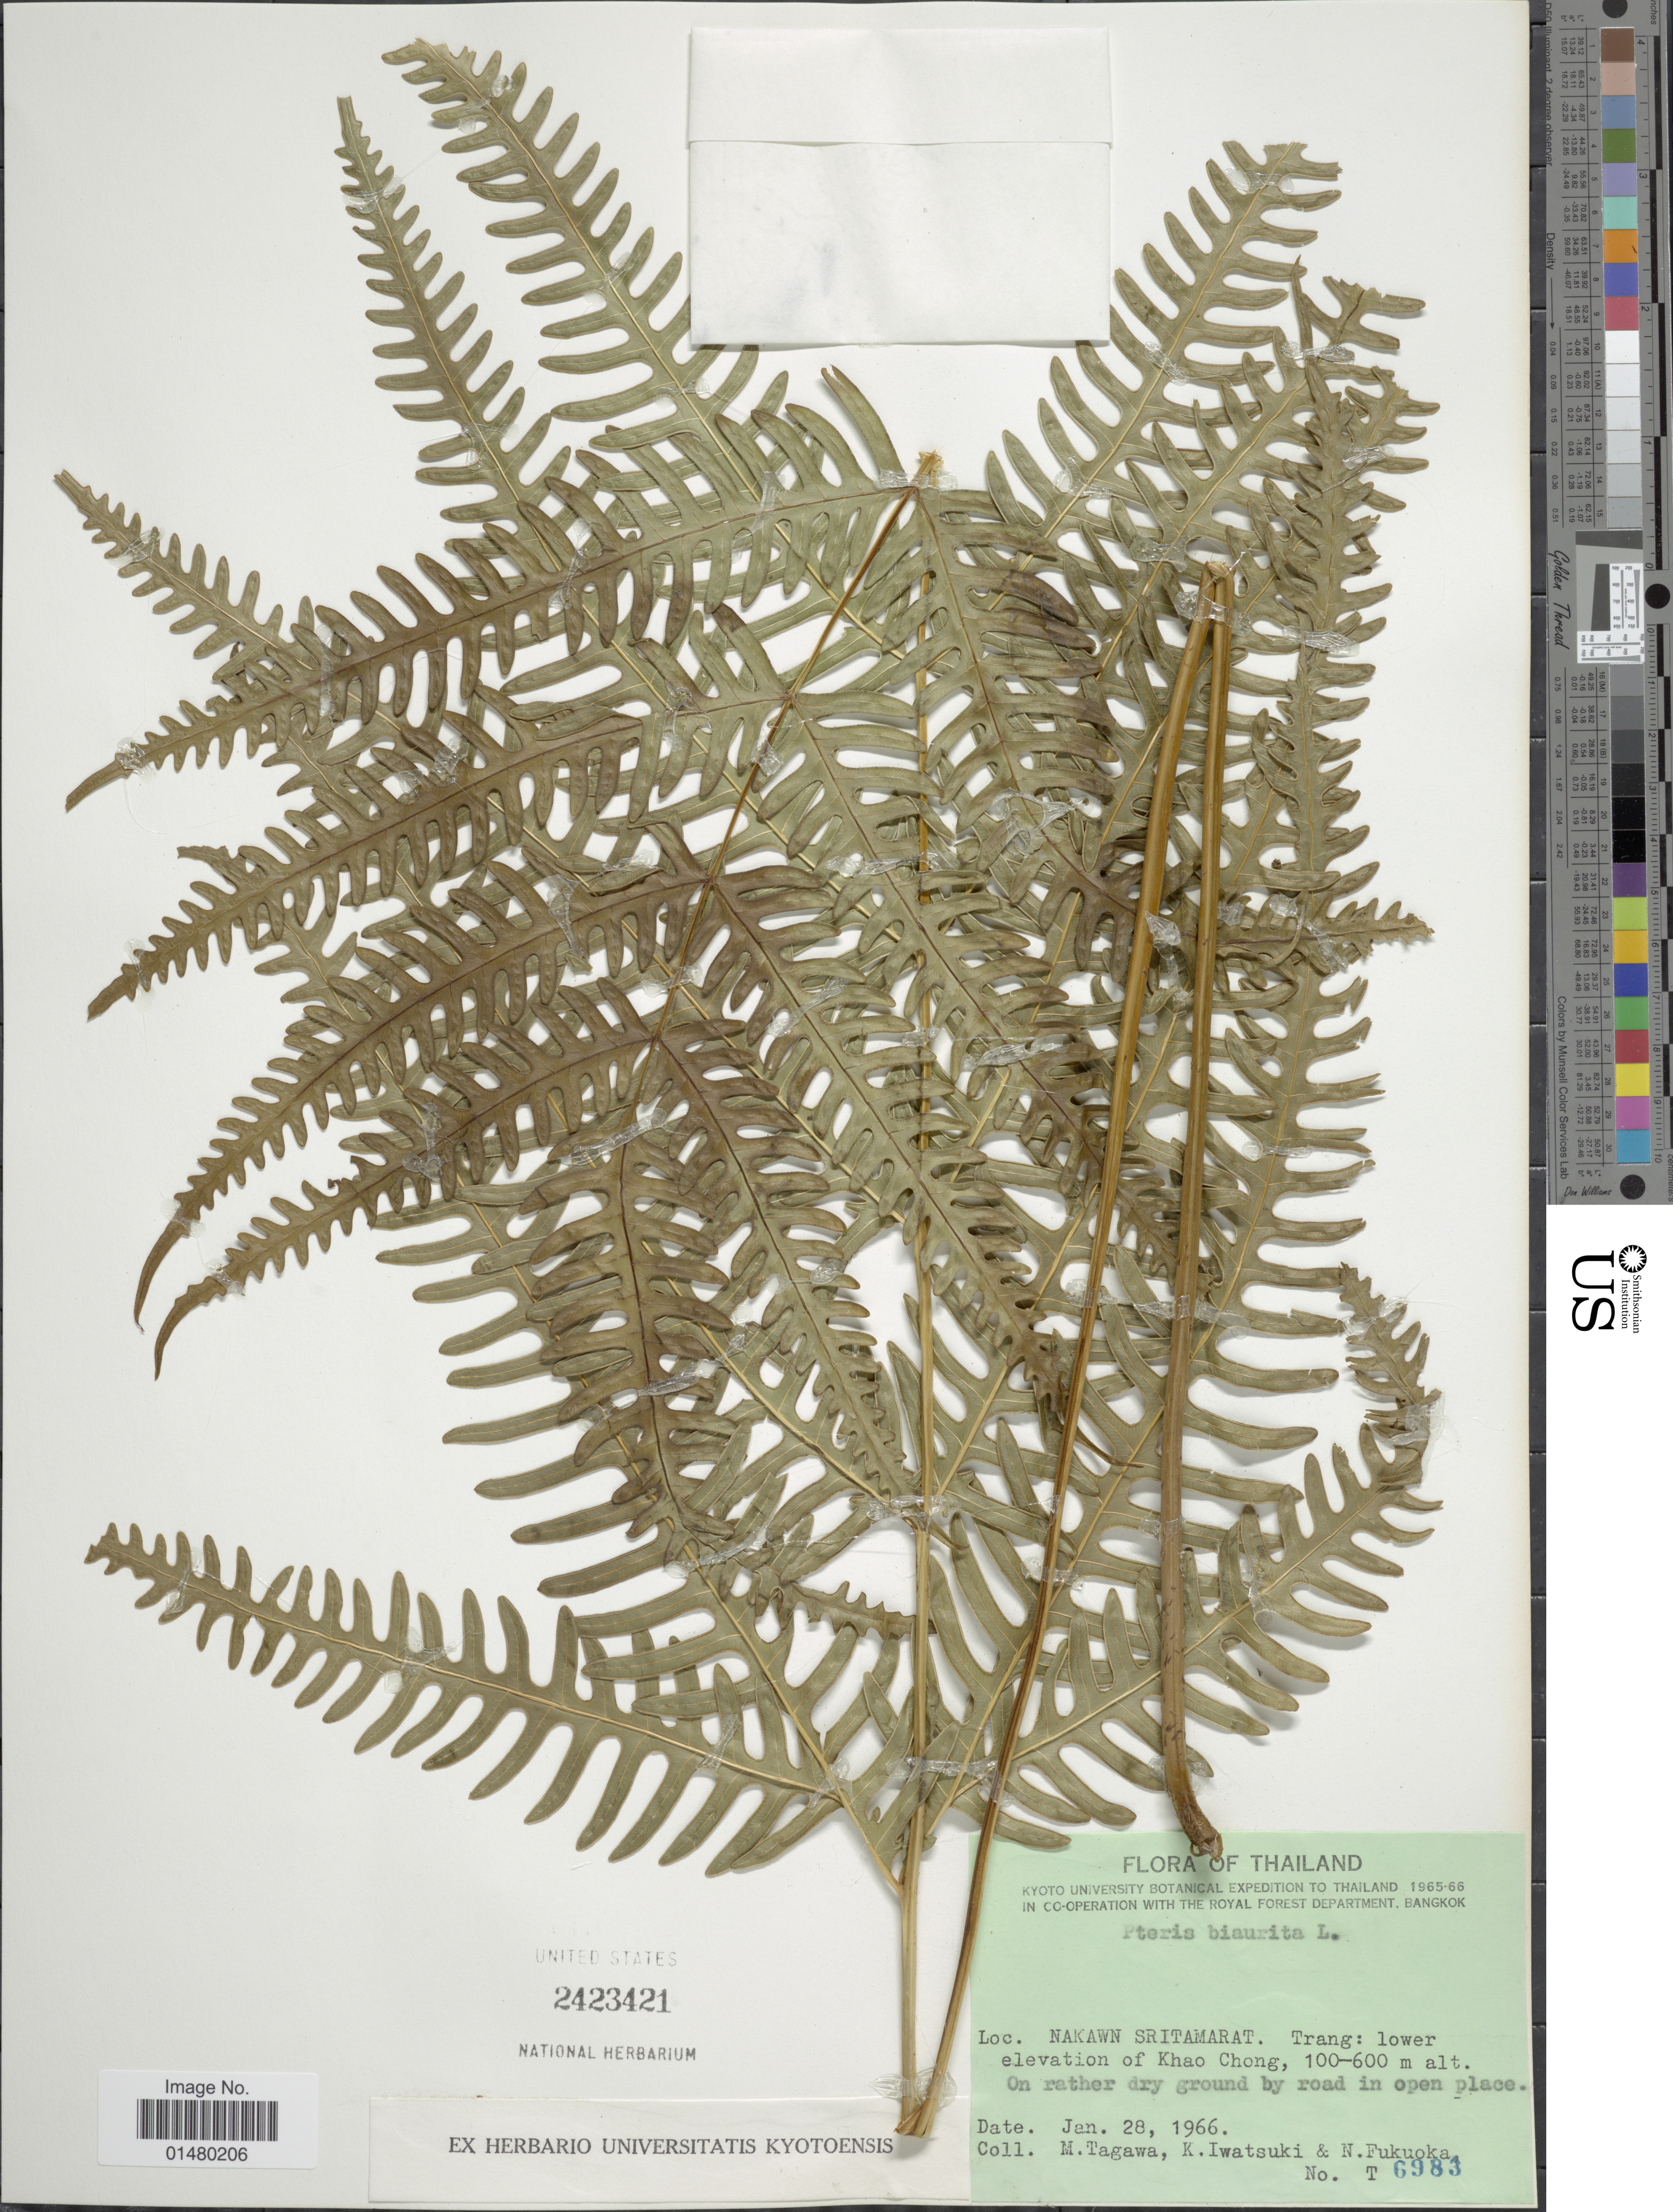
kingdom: Plantae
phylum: Tracheophyta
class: Polypodiopsida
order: Polypodiales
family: Pteridaceae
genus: Pteris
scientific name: Pteris biaurita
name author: L.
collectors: M. Tagawa, K. Iwatsuki & N. Fukuoka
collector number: T 6983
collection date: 1966-01-28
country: Thailand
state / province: Trang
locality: Nakwan Sritamarat,. Trang: lower elevation of Khao Chong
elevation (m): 100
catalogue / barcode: US 2423421